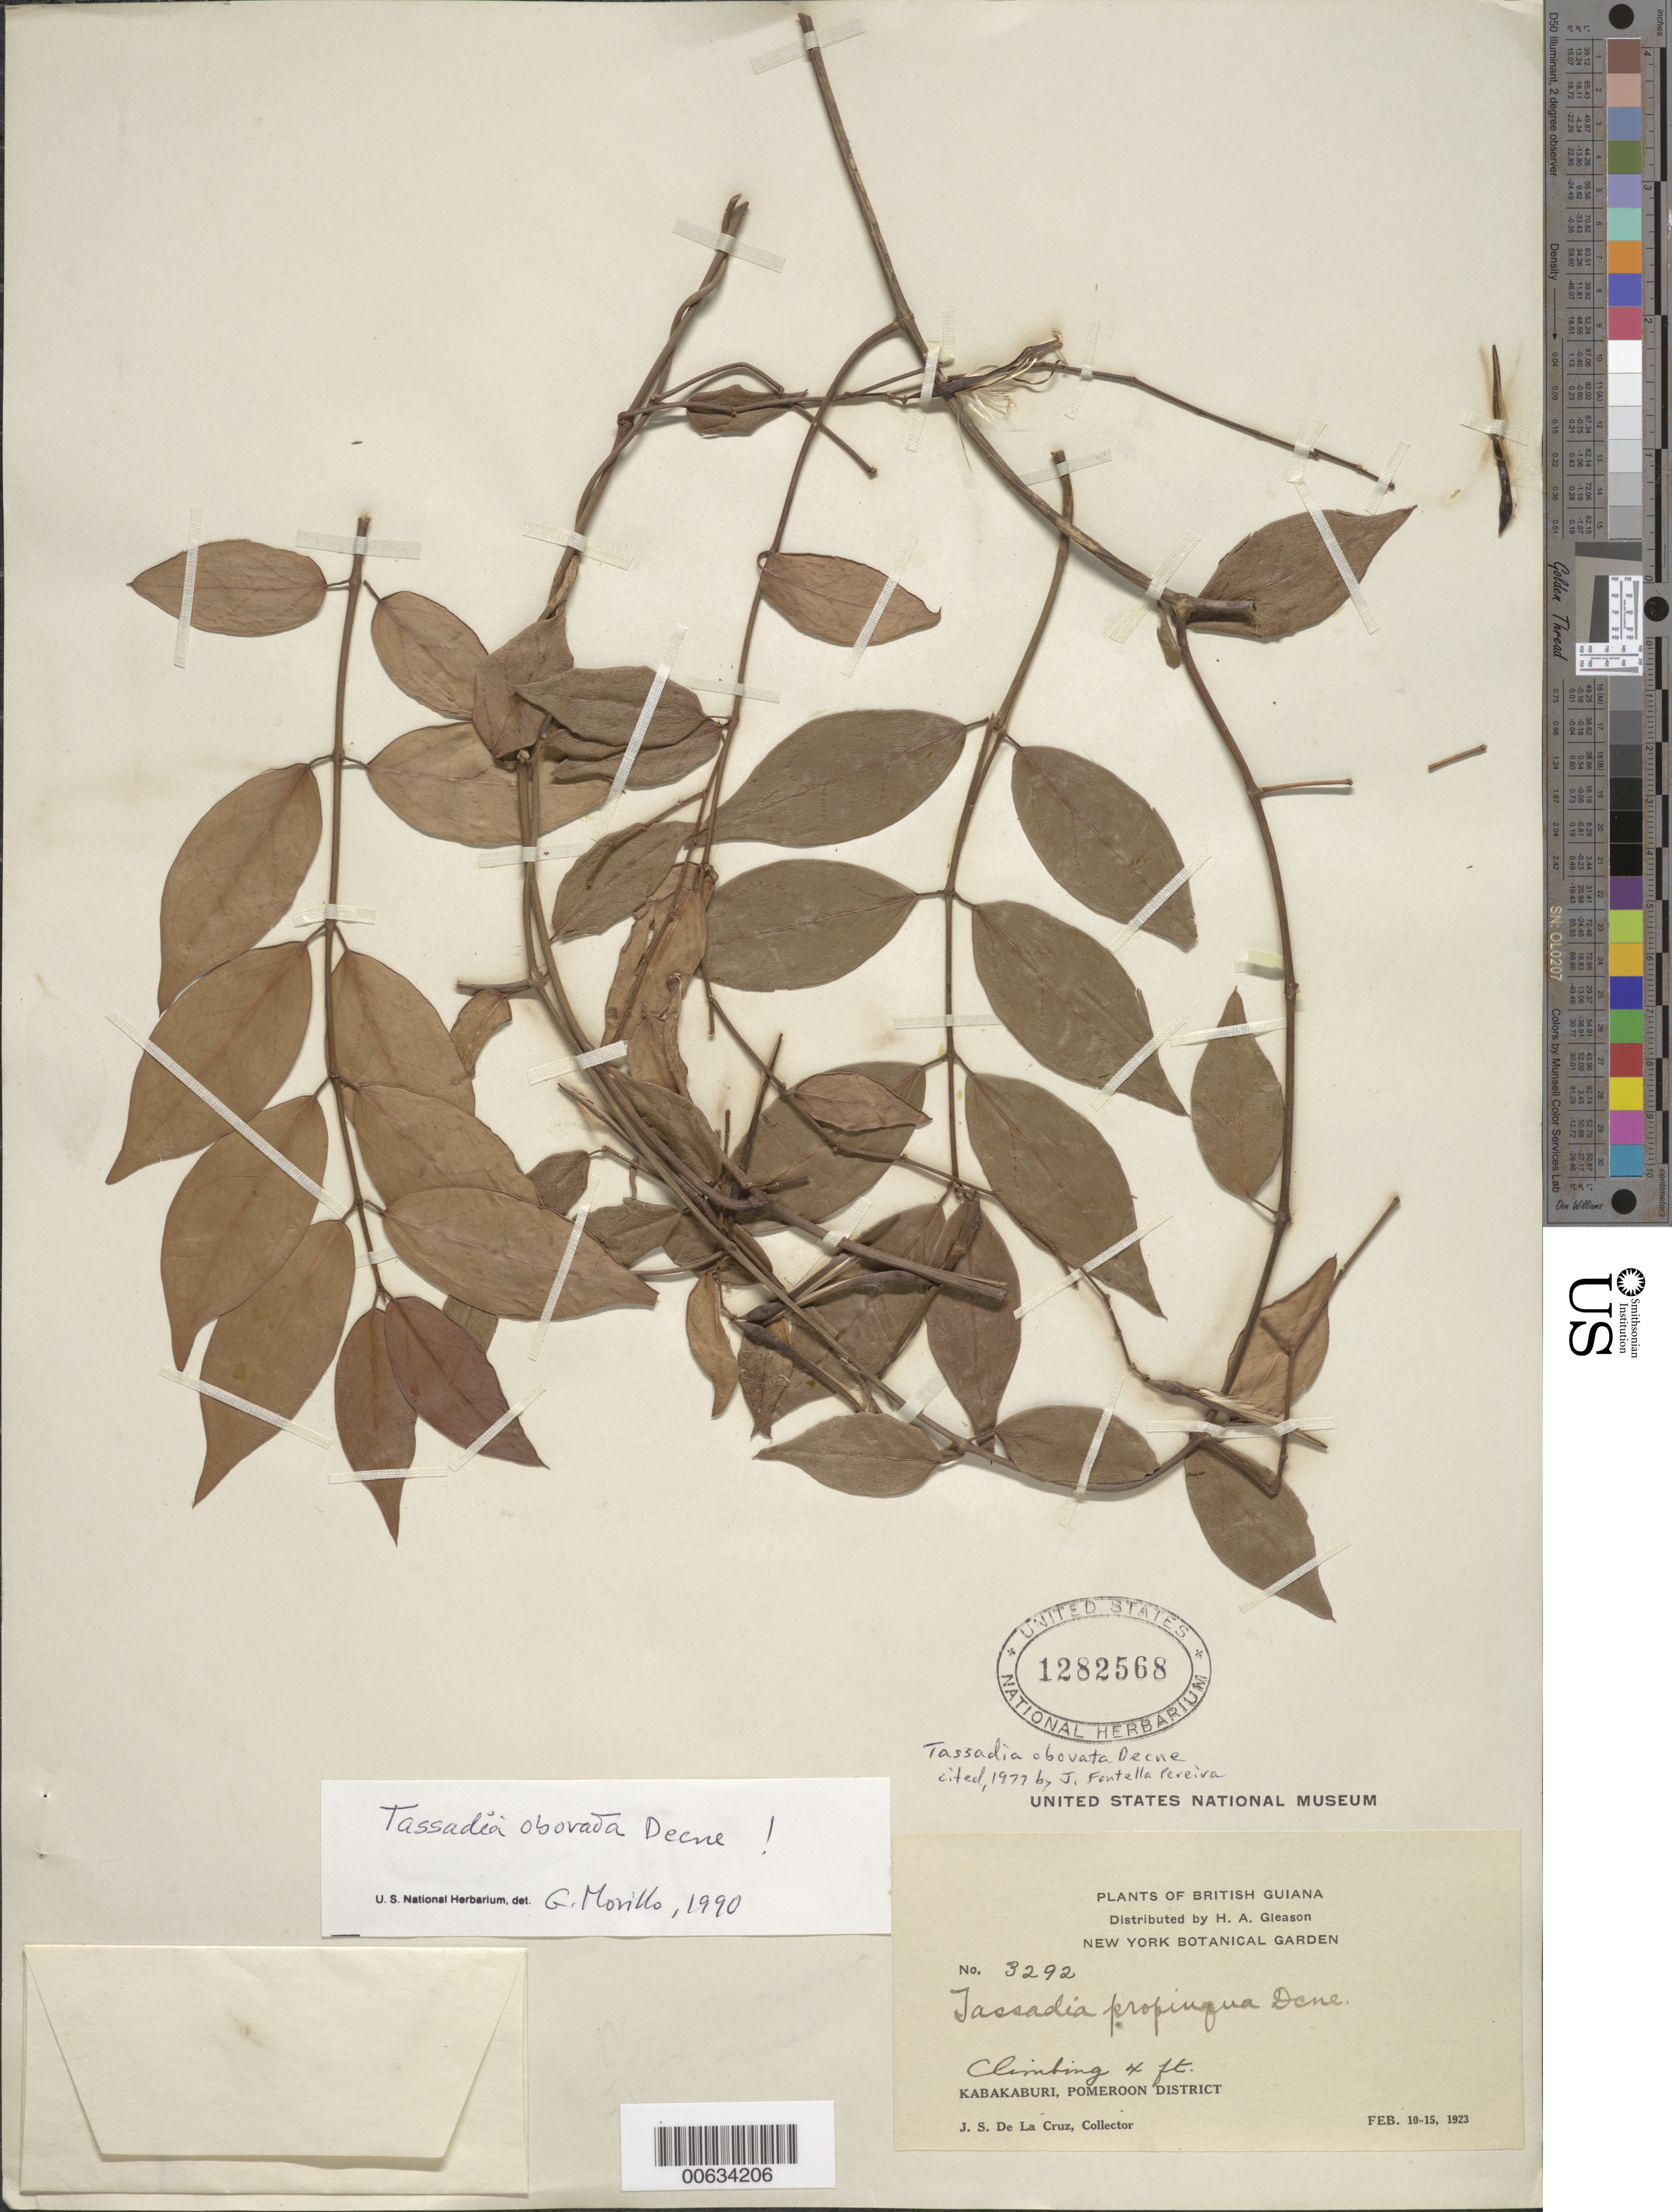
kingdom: Plantae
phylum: Tracheophyta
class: Magnoliopsida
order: Gentianales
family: Apocynaceae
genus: Tassadia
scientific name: Tassadia obovata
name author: Decne.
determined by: Morillo, G. N.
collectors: J. S. de la Cruz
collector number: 3292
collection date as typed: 10-Feb-23 to 15-Feb-23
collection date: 1923-02-10/1923-02-15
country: Guyana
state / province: Pomeroon-Supenaam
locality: Kabakaburi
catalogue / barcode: US 1282568